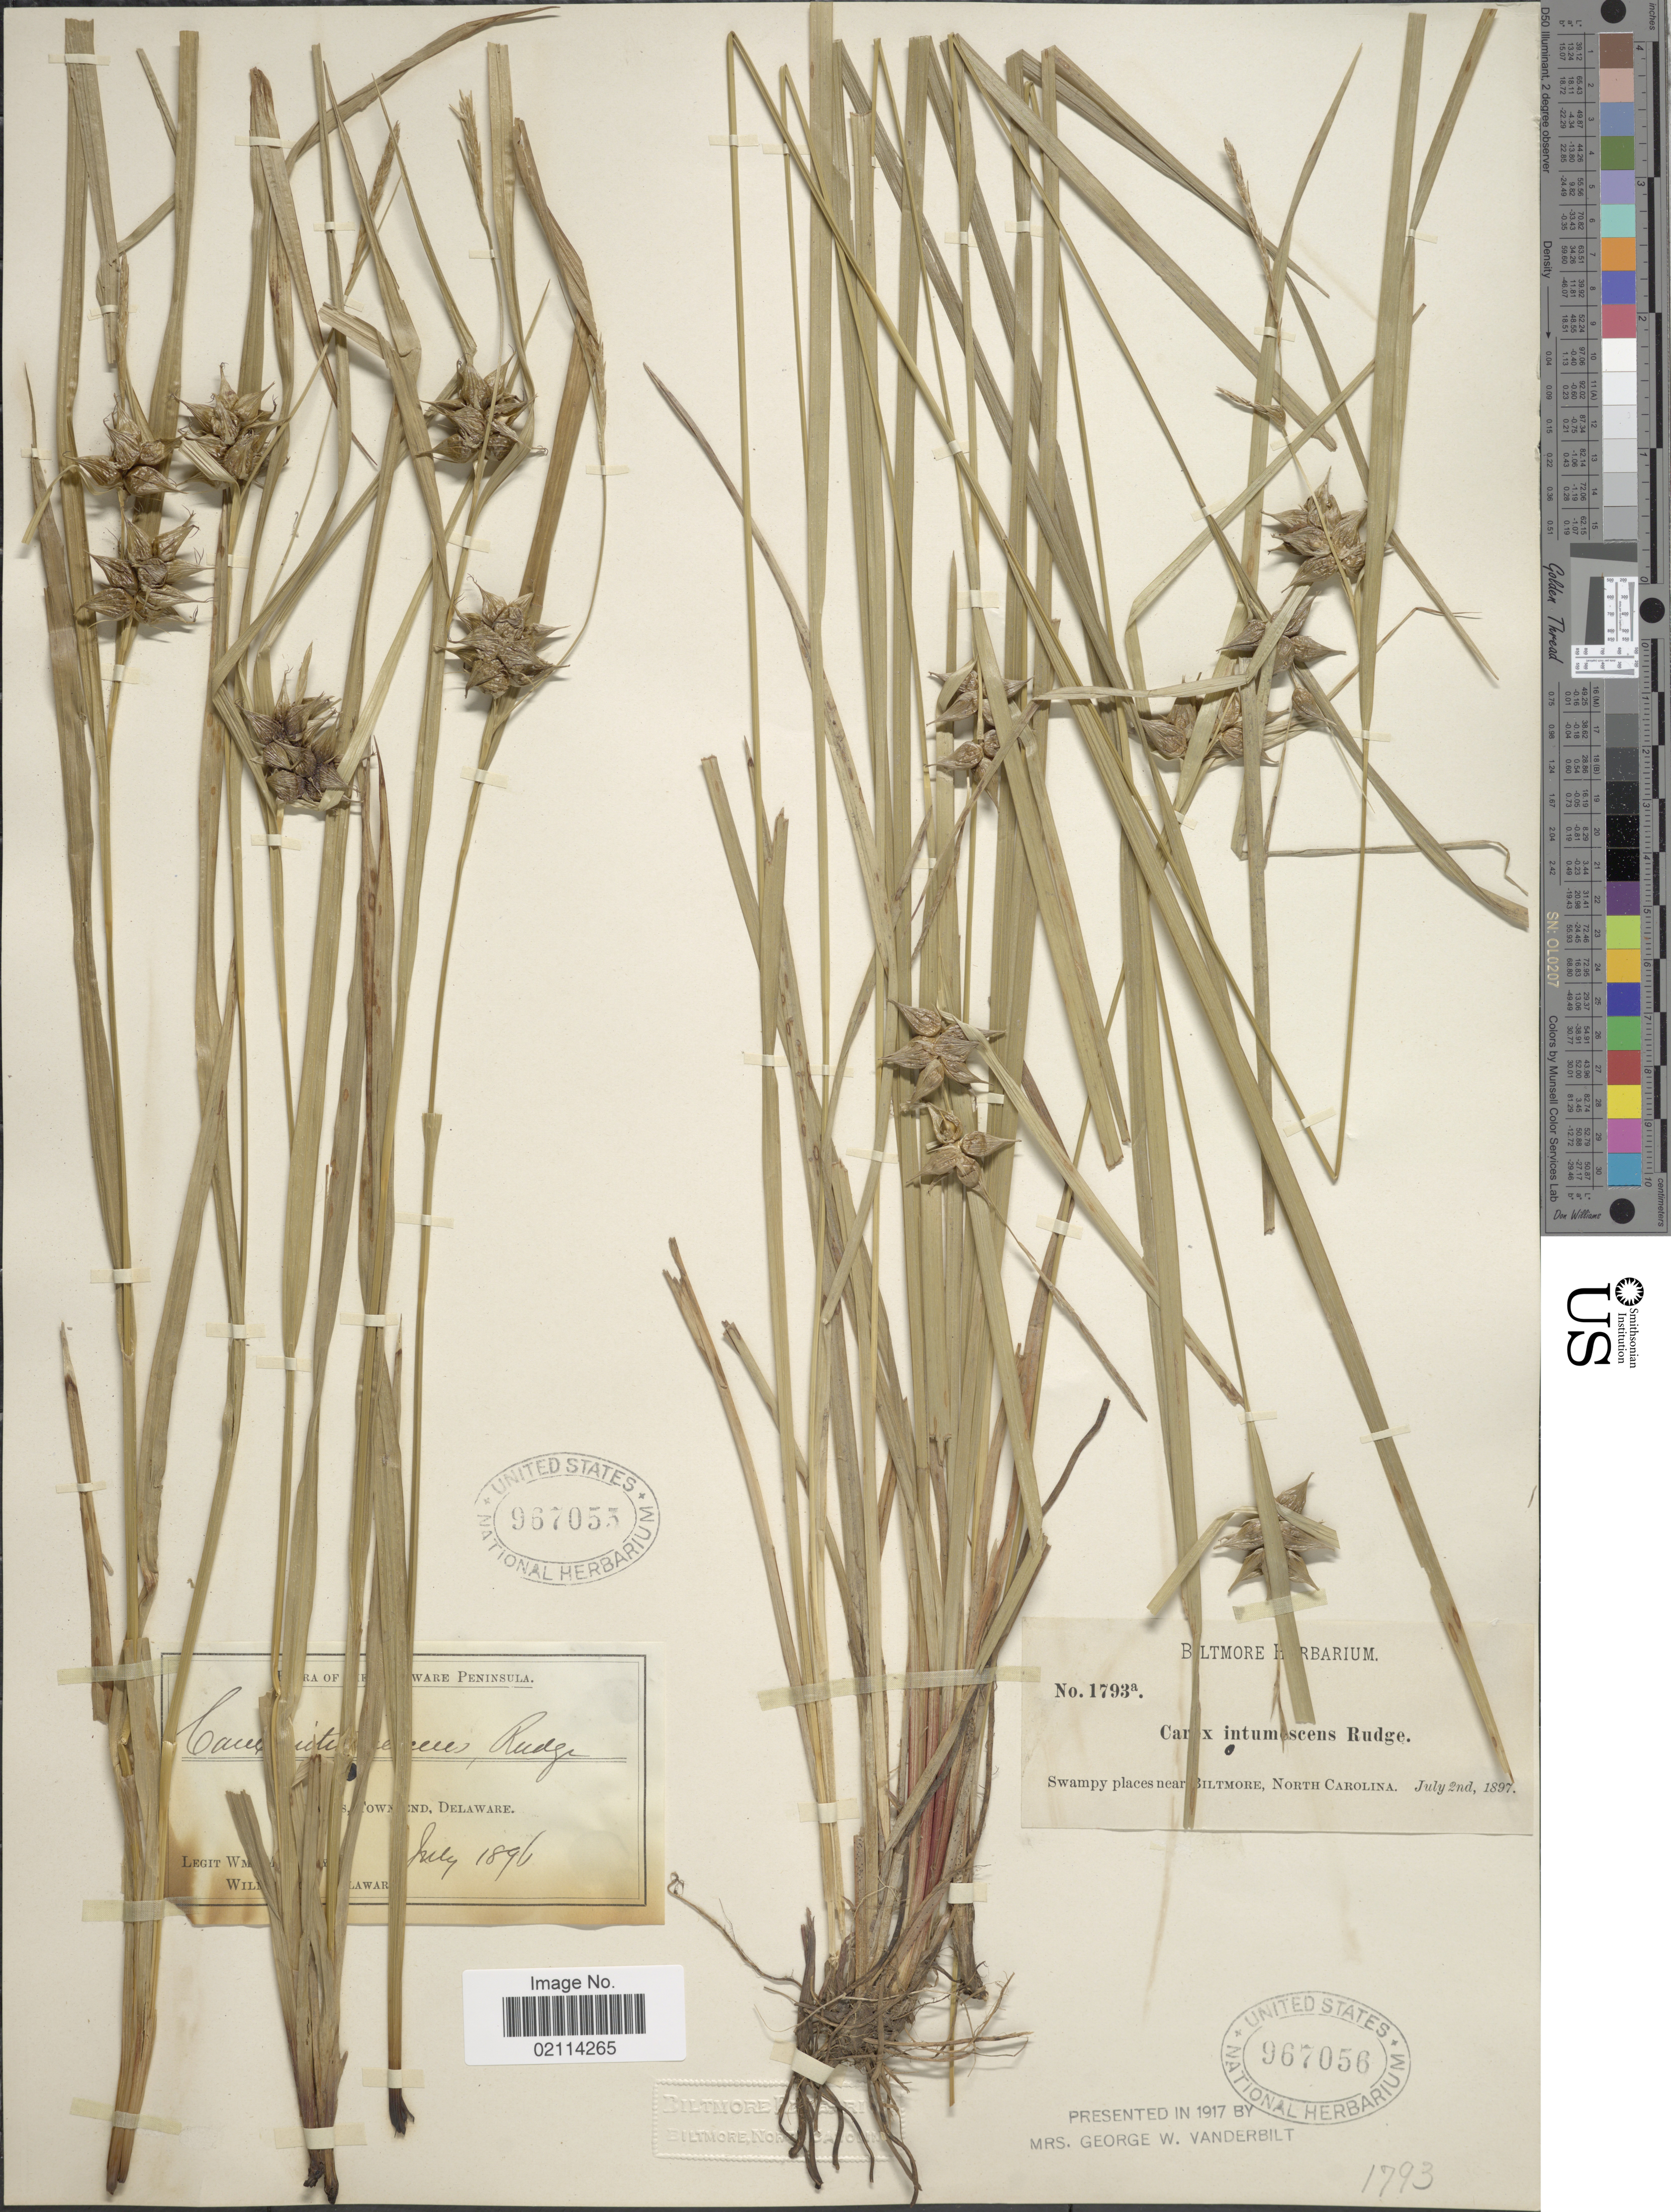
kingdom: Plantae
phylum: Tracheophyta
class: Liliopsida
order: Poales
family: Cyperaceae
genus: Carex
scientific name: Carex intumescens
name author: Rudge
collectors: ex herb. Biltmore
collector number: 1793a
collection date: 1897-07-02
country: United States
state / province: North Carolina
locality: Swampy places near Biltmore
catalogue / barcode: US 967056-2